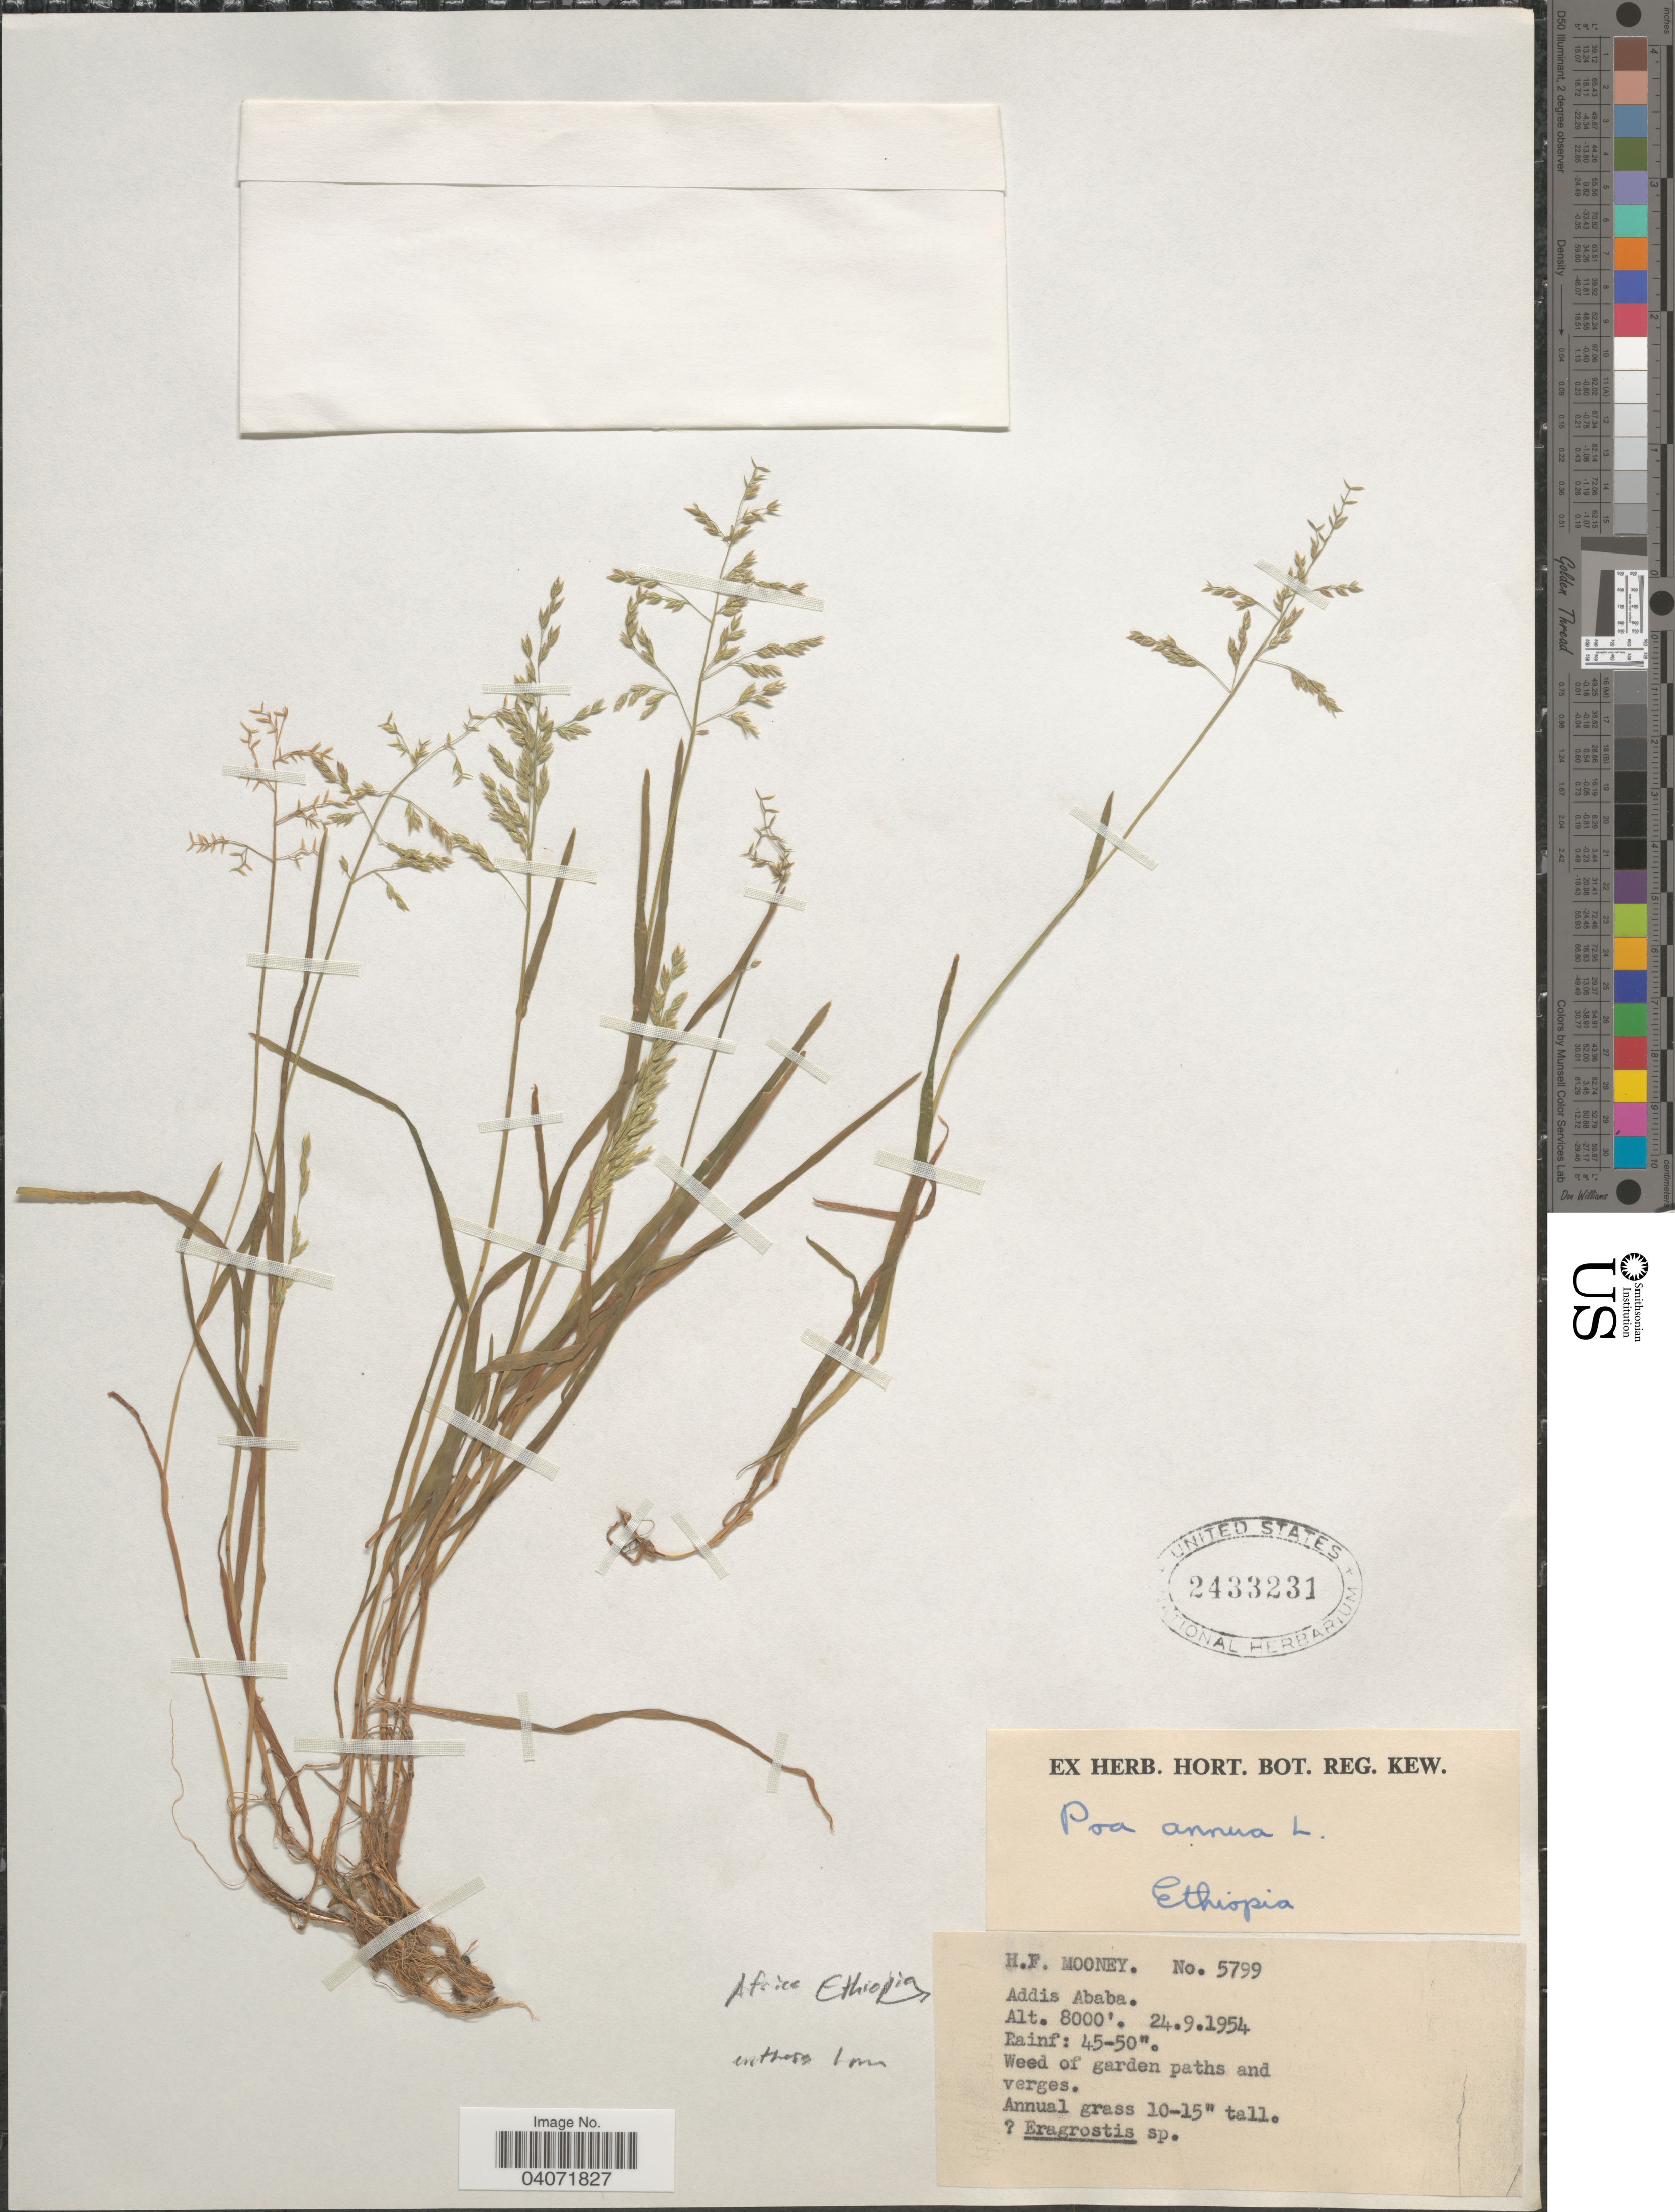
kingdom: Plantae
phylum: Tracheophyta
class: Liliopsida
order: Poales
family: Poaceae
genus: Poa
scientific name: Poa annua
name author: L.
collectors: H. Mooney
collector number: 5799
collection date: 1954-09-24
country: Ethiopia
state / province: Addis Ababa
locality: Ethiopia.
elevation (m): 2438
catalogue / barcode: US 2433231